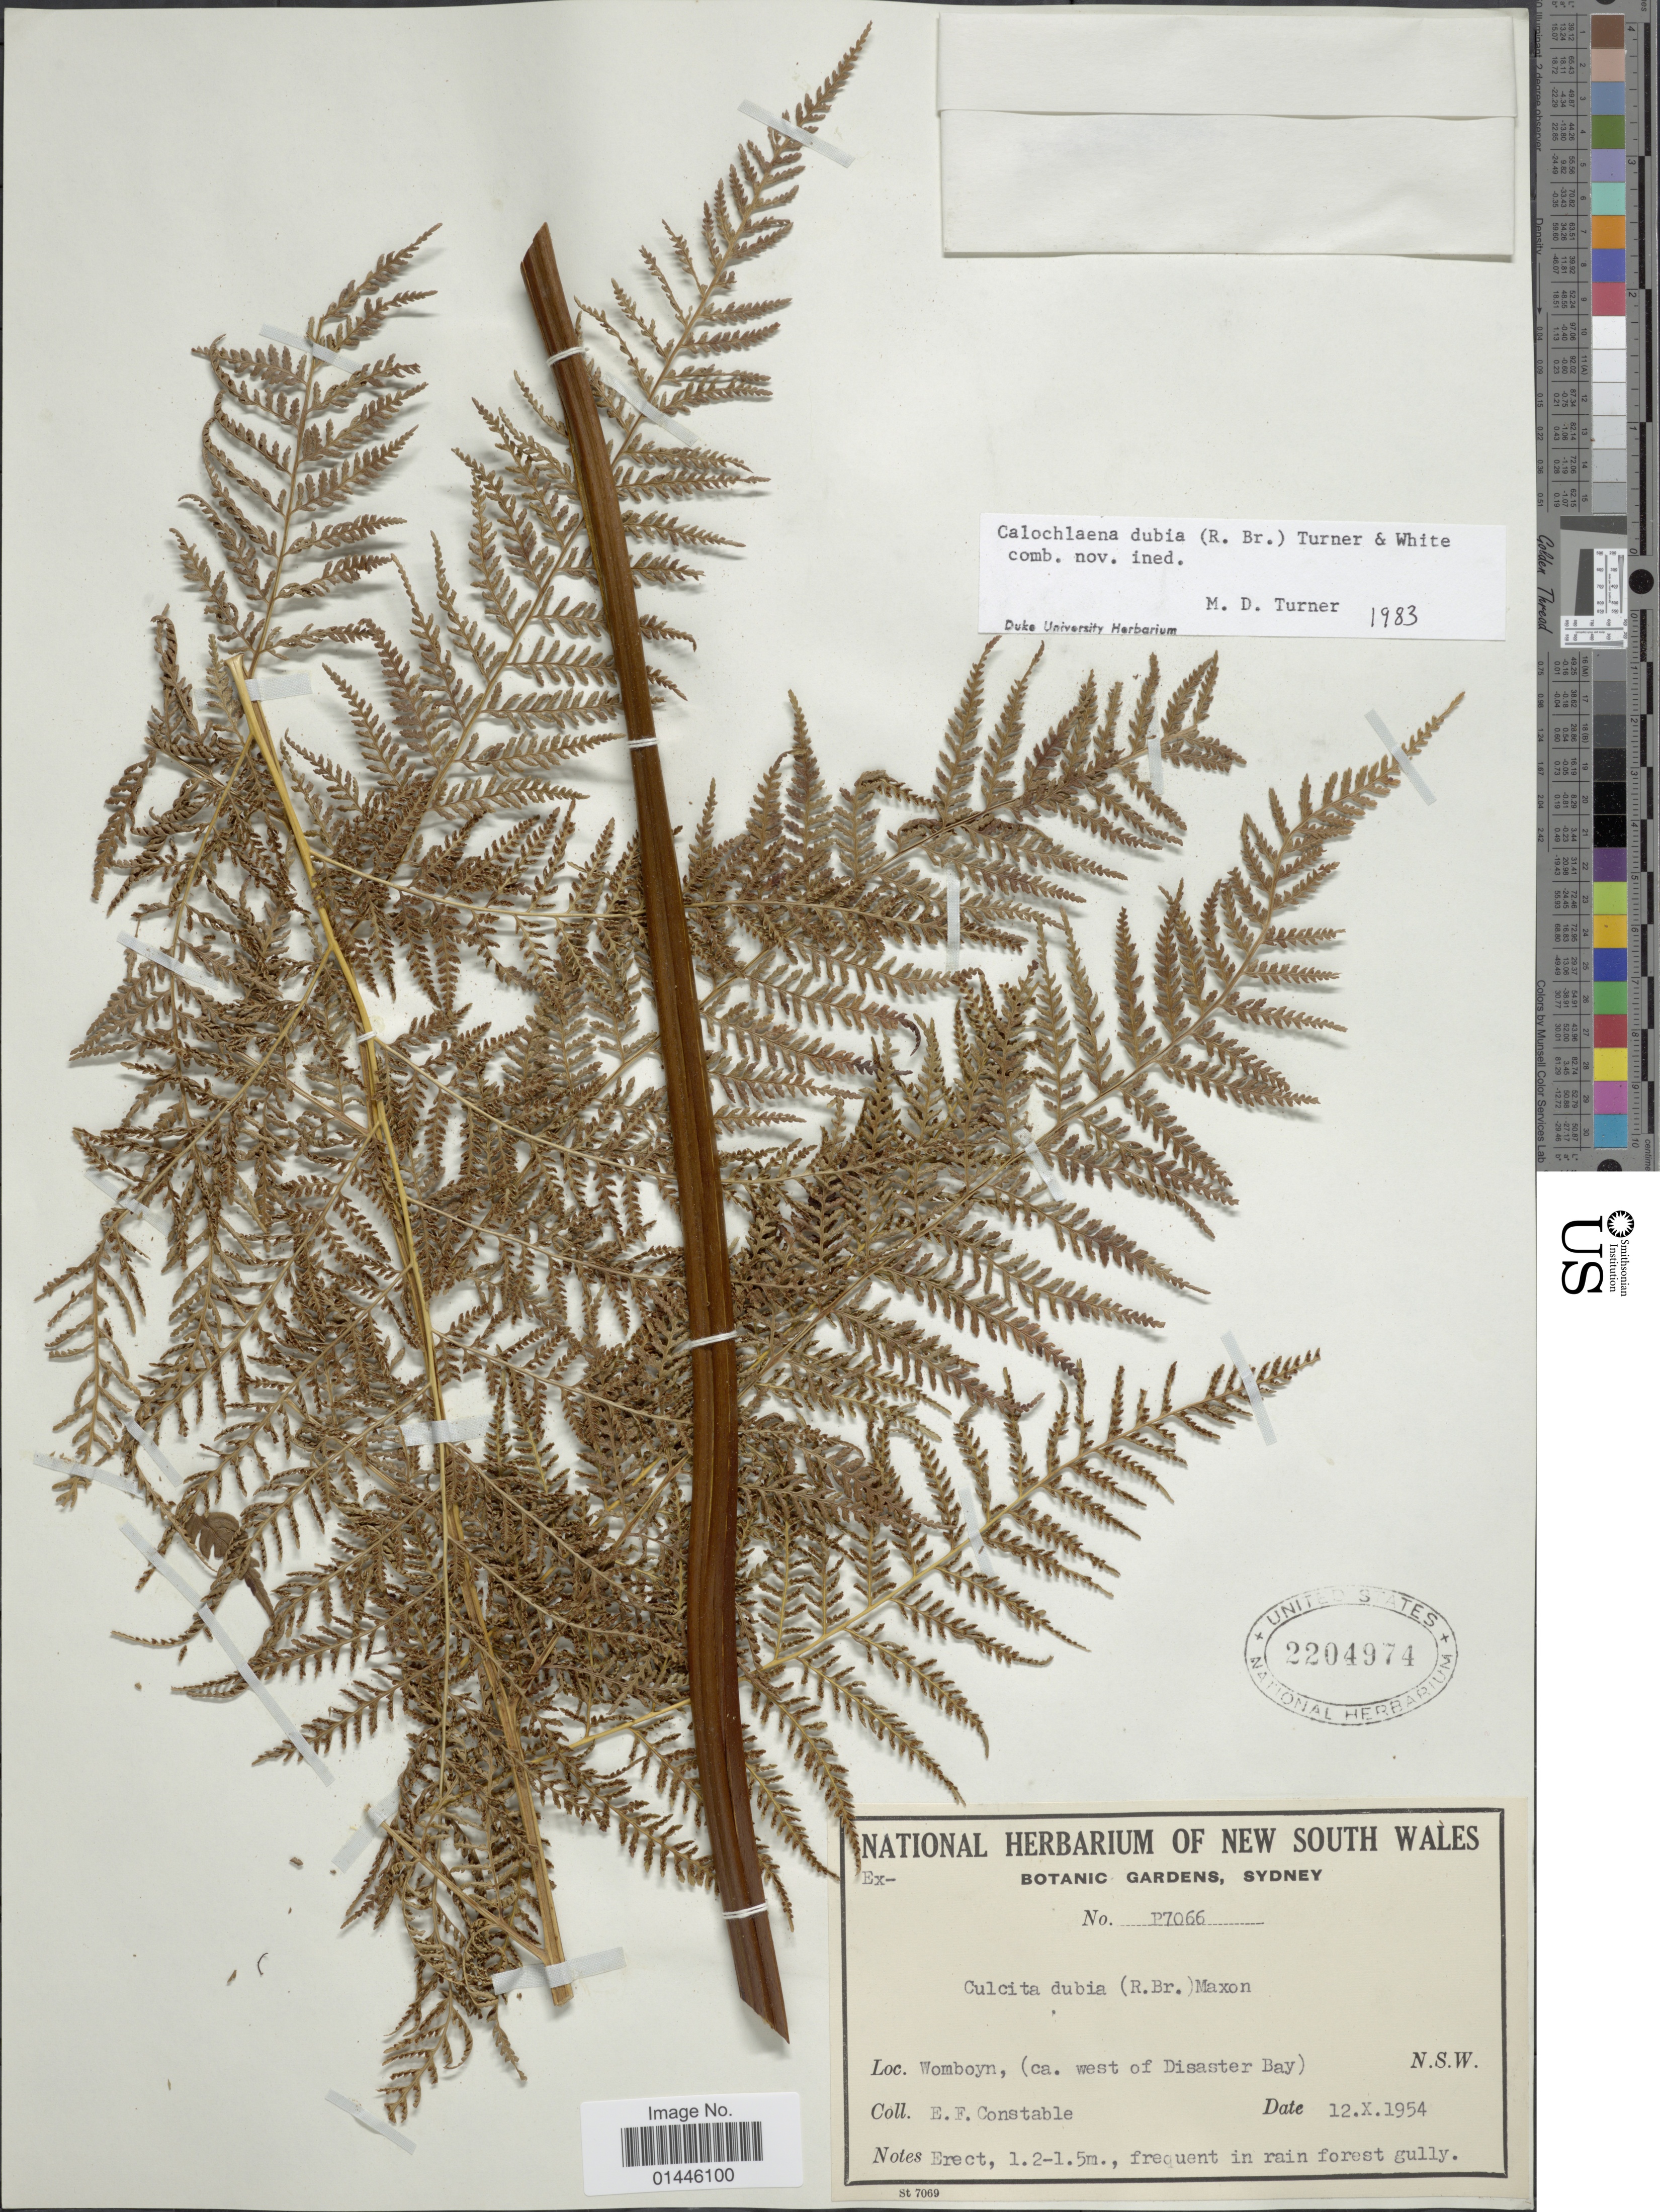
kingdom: Plantae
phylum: Tracheophyta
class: Polypodiopsida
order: Cyatheales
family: Dicksoniaceae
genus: Calochlaena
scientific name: Calochlaena dubia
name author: (R. Br.) M.D. Turner & R.A. White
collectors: E. F. Constable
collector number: P7066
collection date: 1954-10-12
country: Australia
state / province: New South Wales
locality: Womboyn, (ca. west of Disaster Bay)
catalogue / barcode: US 2204974